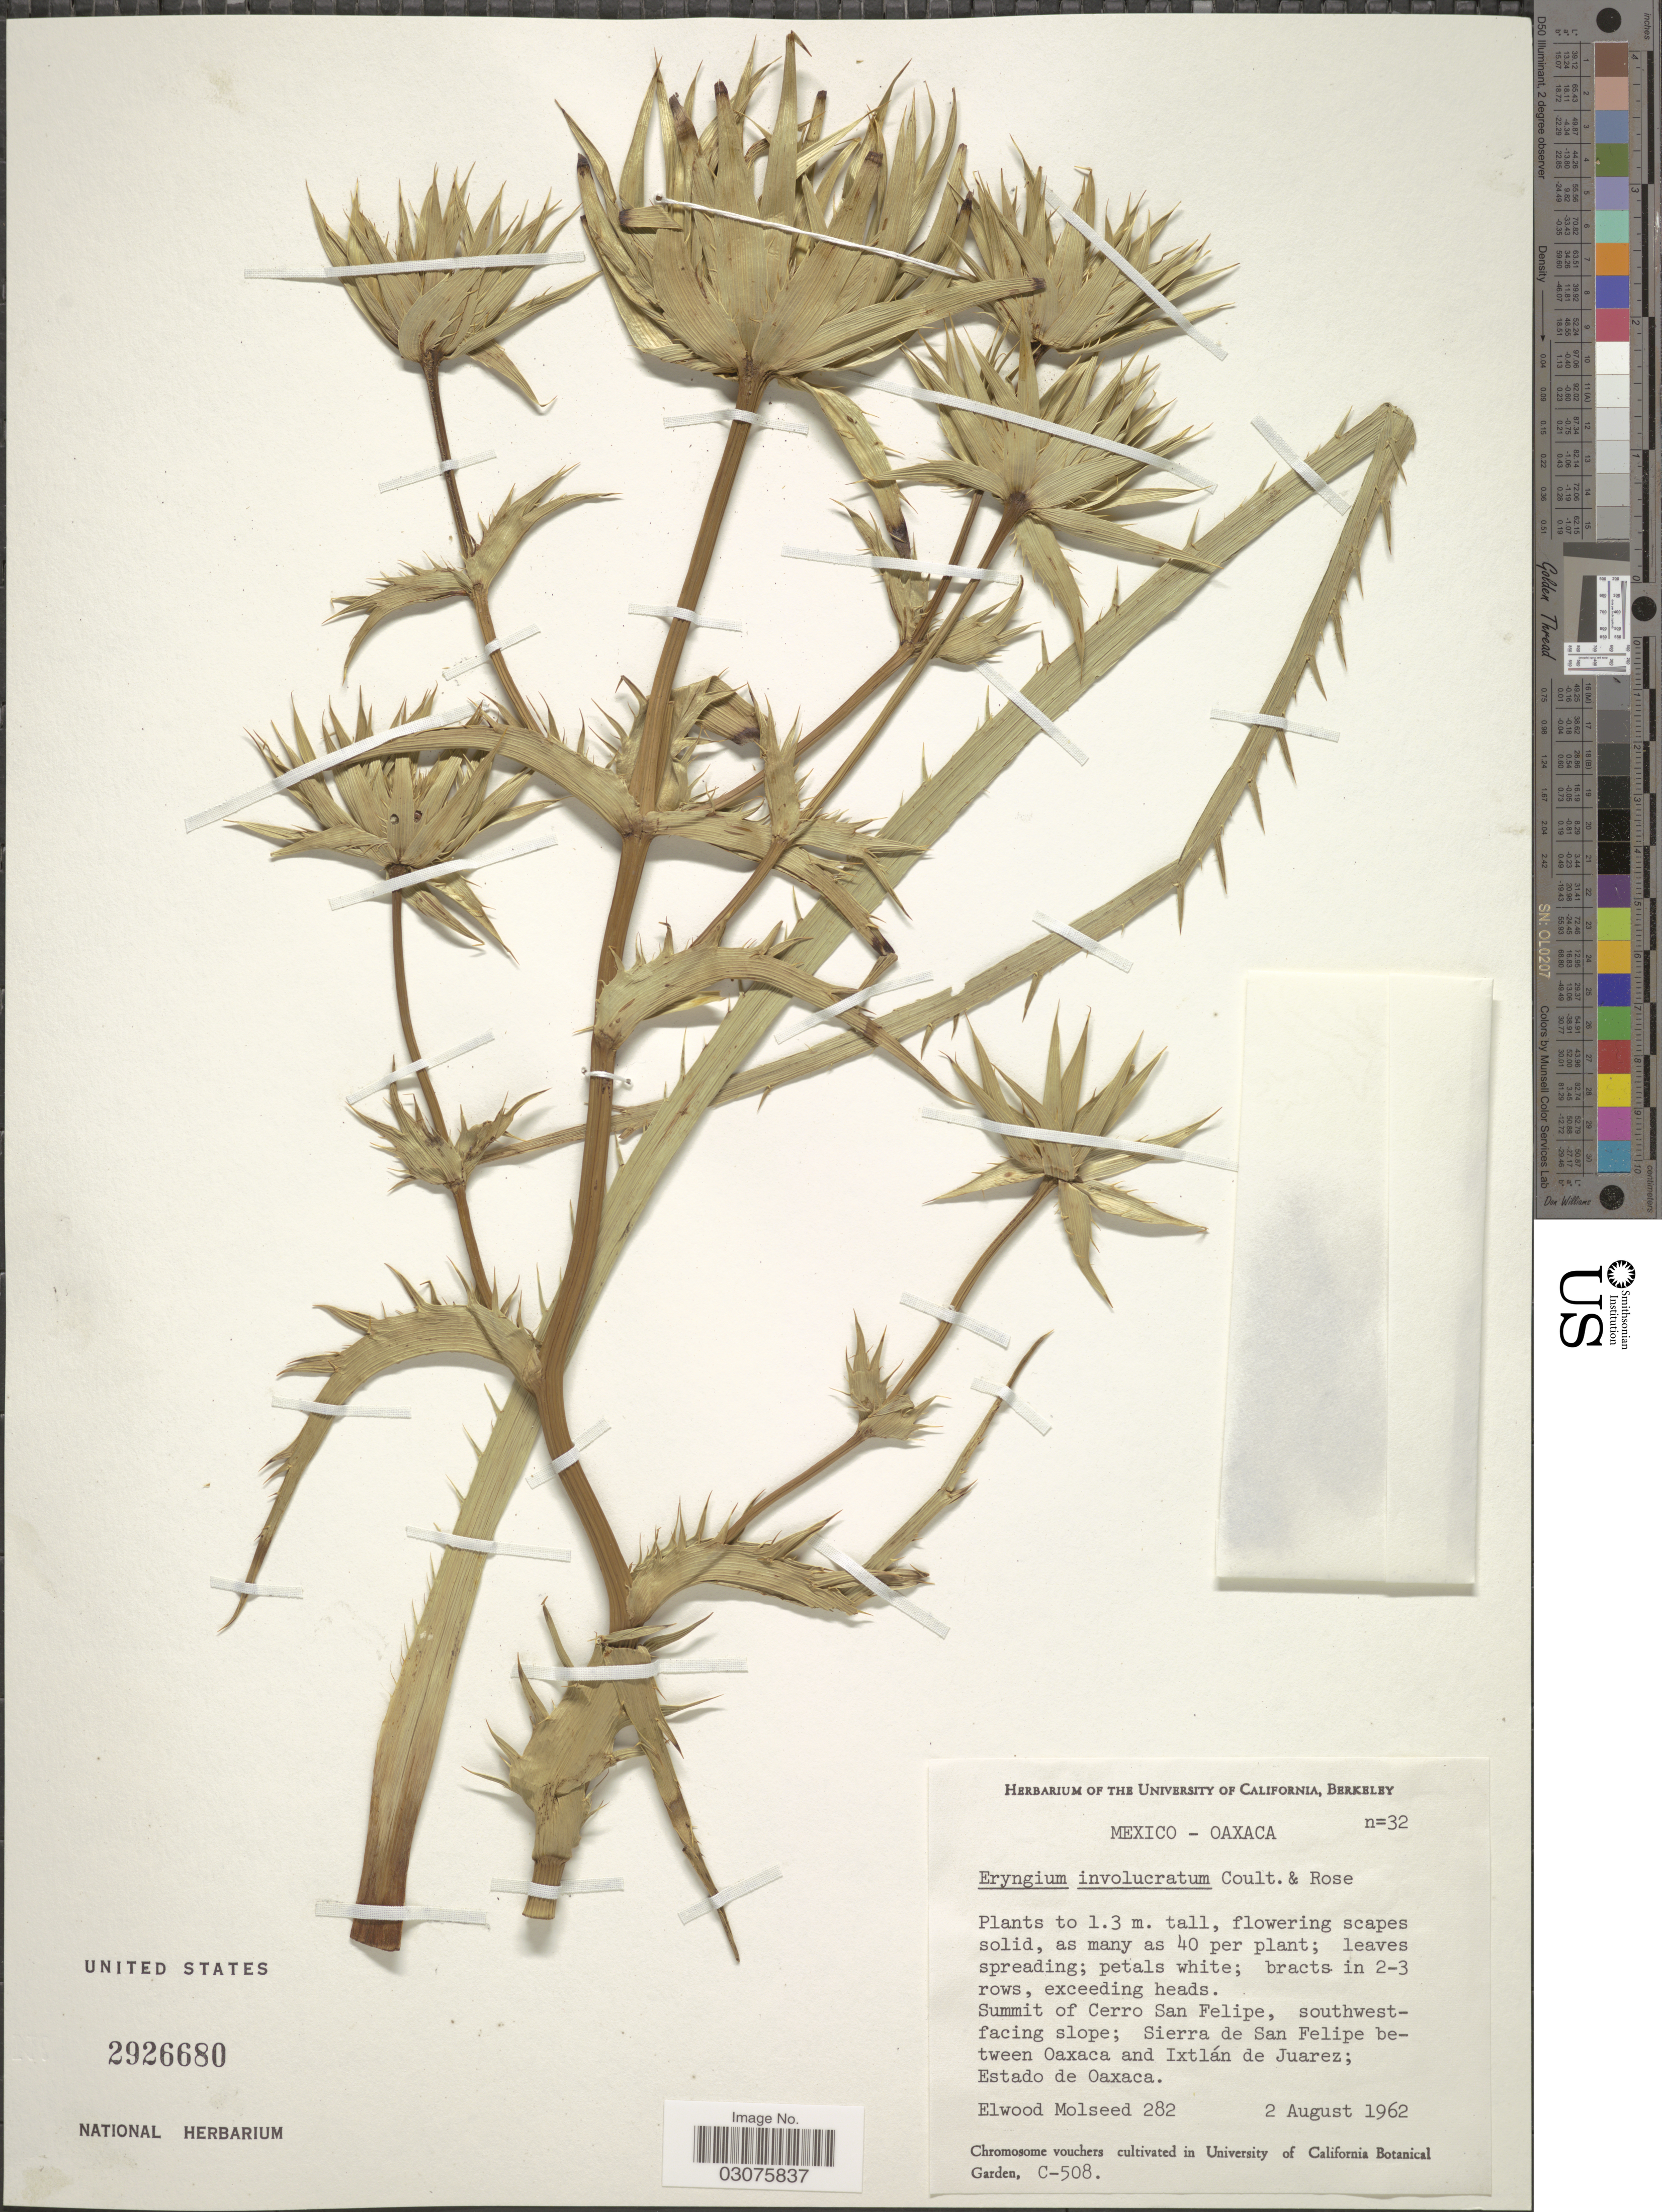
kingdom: Plantae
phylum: Tracheophyta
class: Magnoliopsida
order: Apiales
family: Apiaceae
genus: Eryngium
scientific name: Eryngium monocephalum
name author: Cav.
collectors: E. Molseed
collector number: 282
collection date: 1962-08-02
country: Mexico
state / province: Oaxaca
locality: Summit of Cerro San Felipe, southwest-facing slope; Sierra de San Felipe between Oaxaca and Ixtlán de Juarez; Estado de Oaxaca.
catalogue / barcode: US 2926680